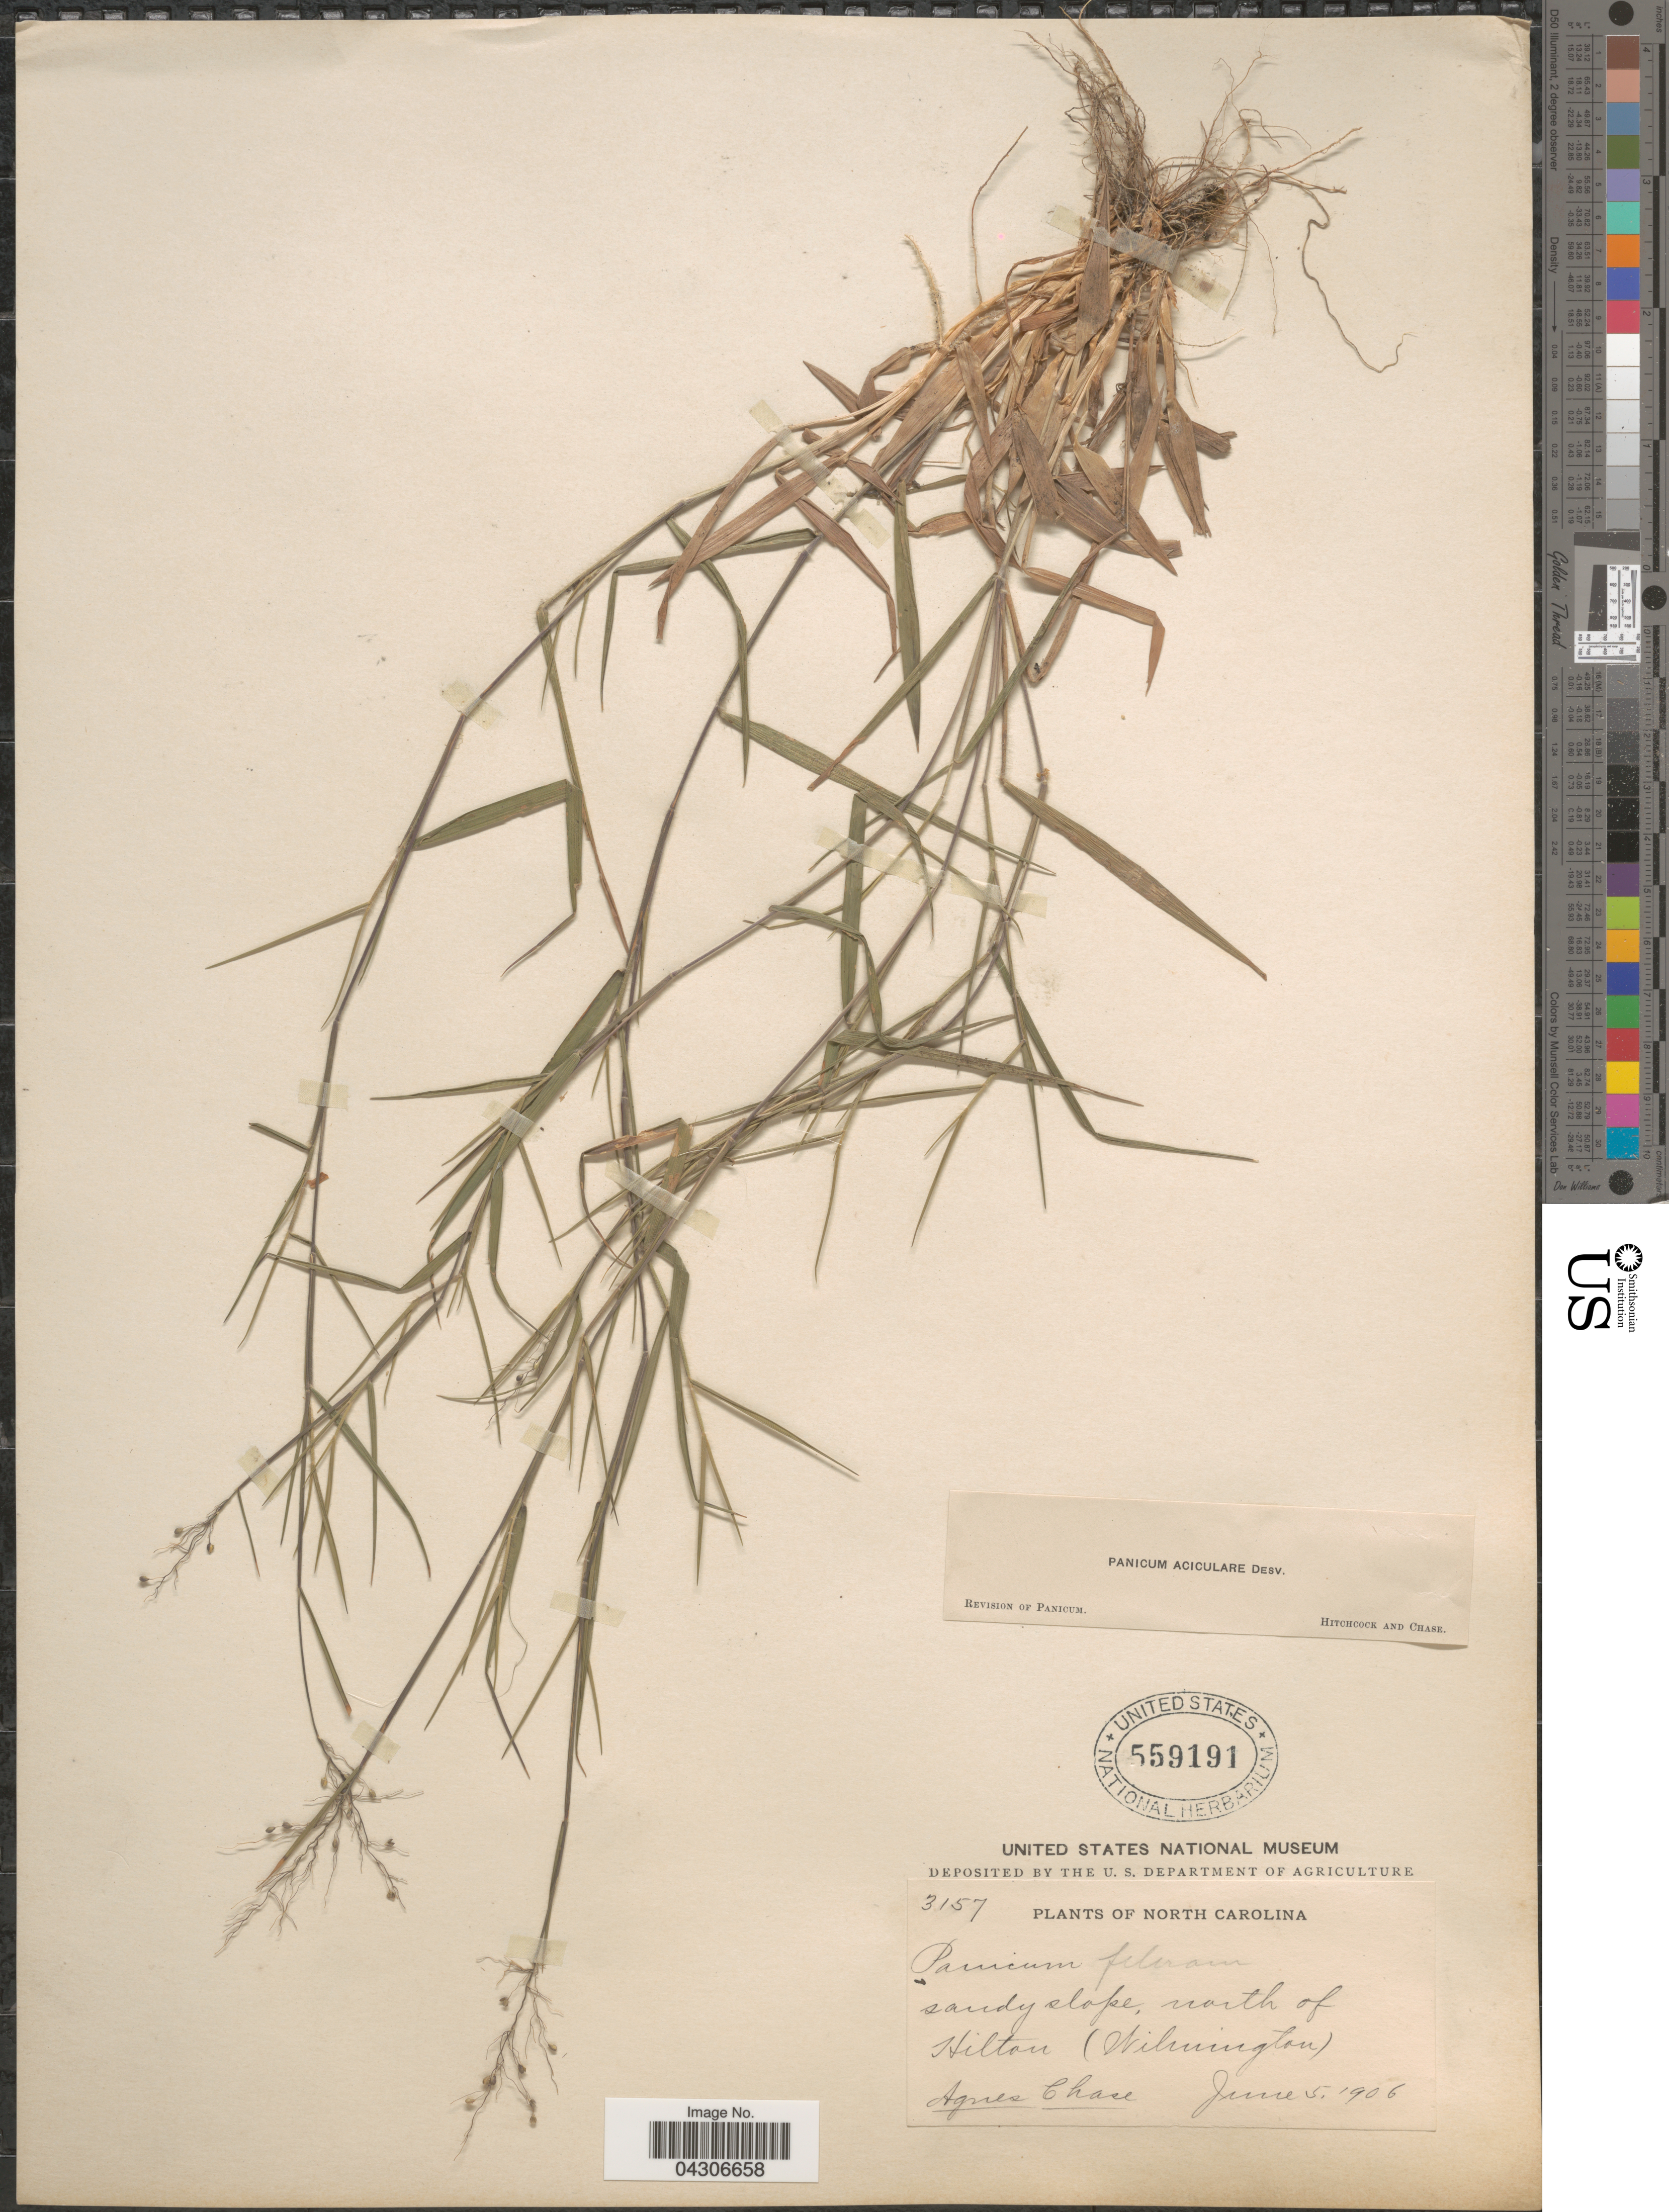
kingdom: Plantae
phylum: Tracheophyta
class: Liliopsida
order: Poales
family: Poaceae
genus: Dichanthelium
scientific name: Dichanthelium aciculare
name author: (Desv. ex Poir.) Gould & C.A. Clark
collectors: A. Chase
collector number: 3157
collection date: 1906-06-05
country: United States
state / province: North Carolina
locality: Sandy slope, north of Hilton (Wilmington).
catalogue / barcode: US 559191